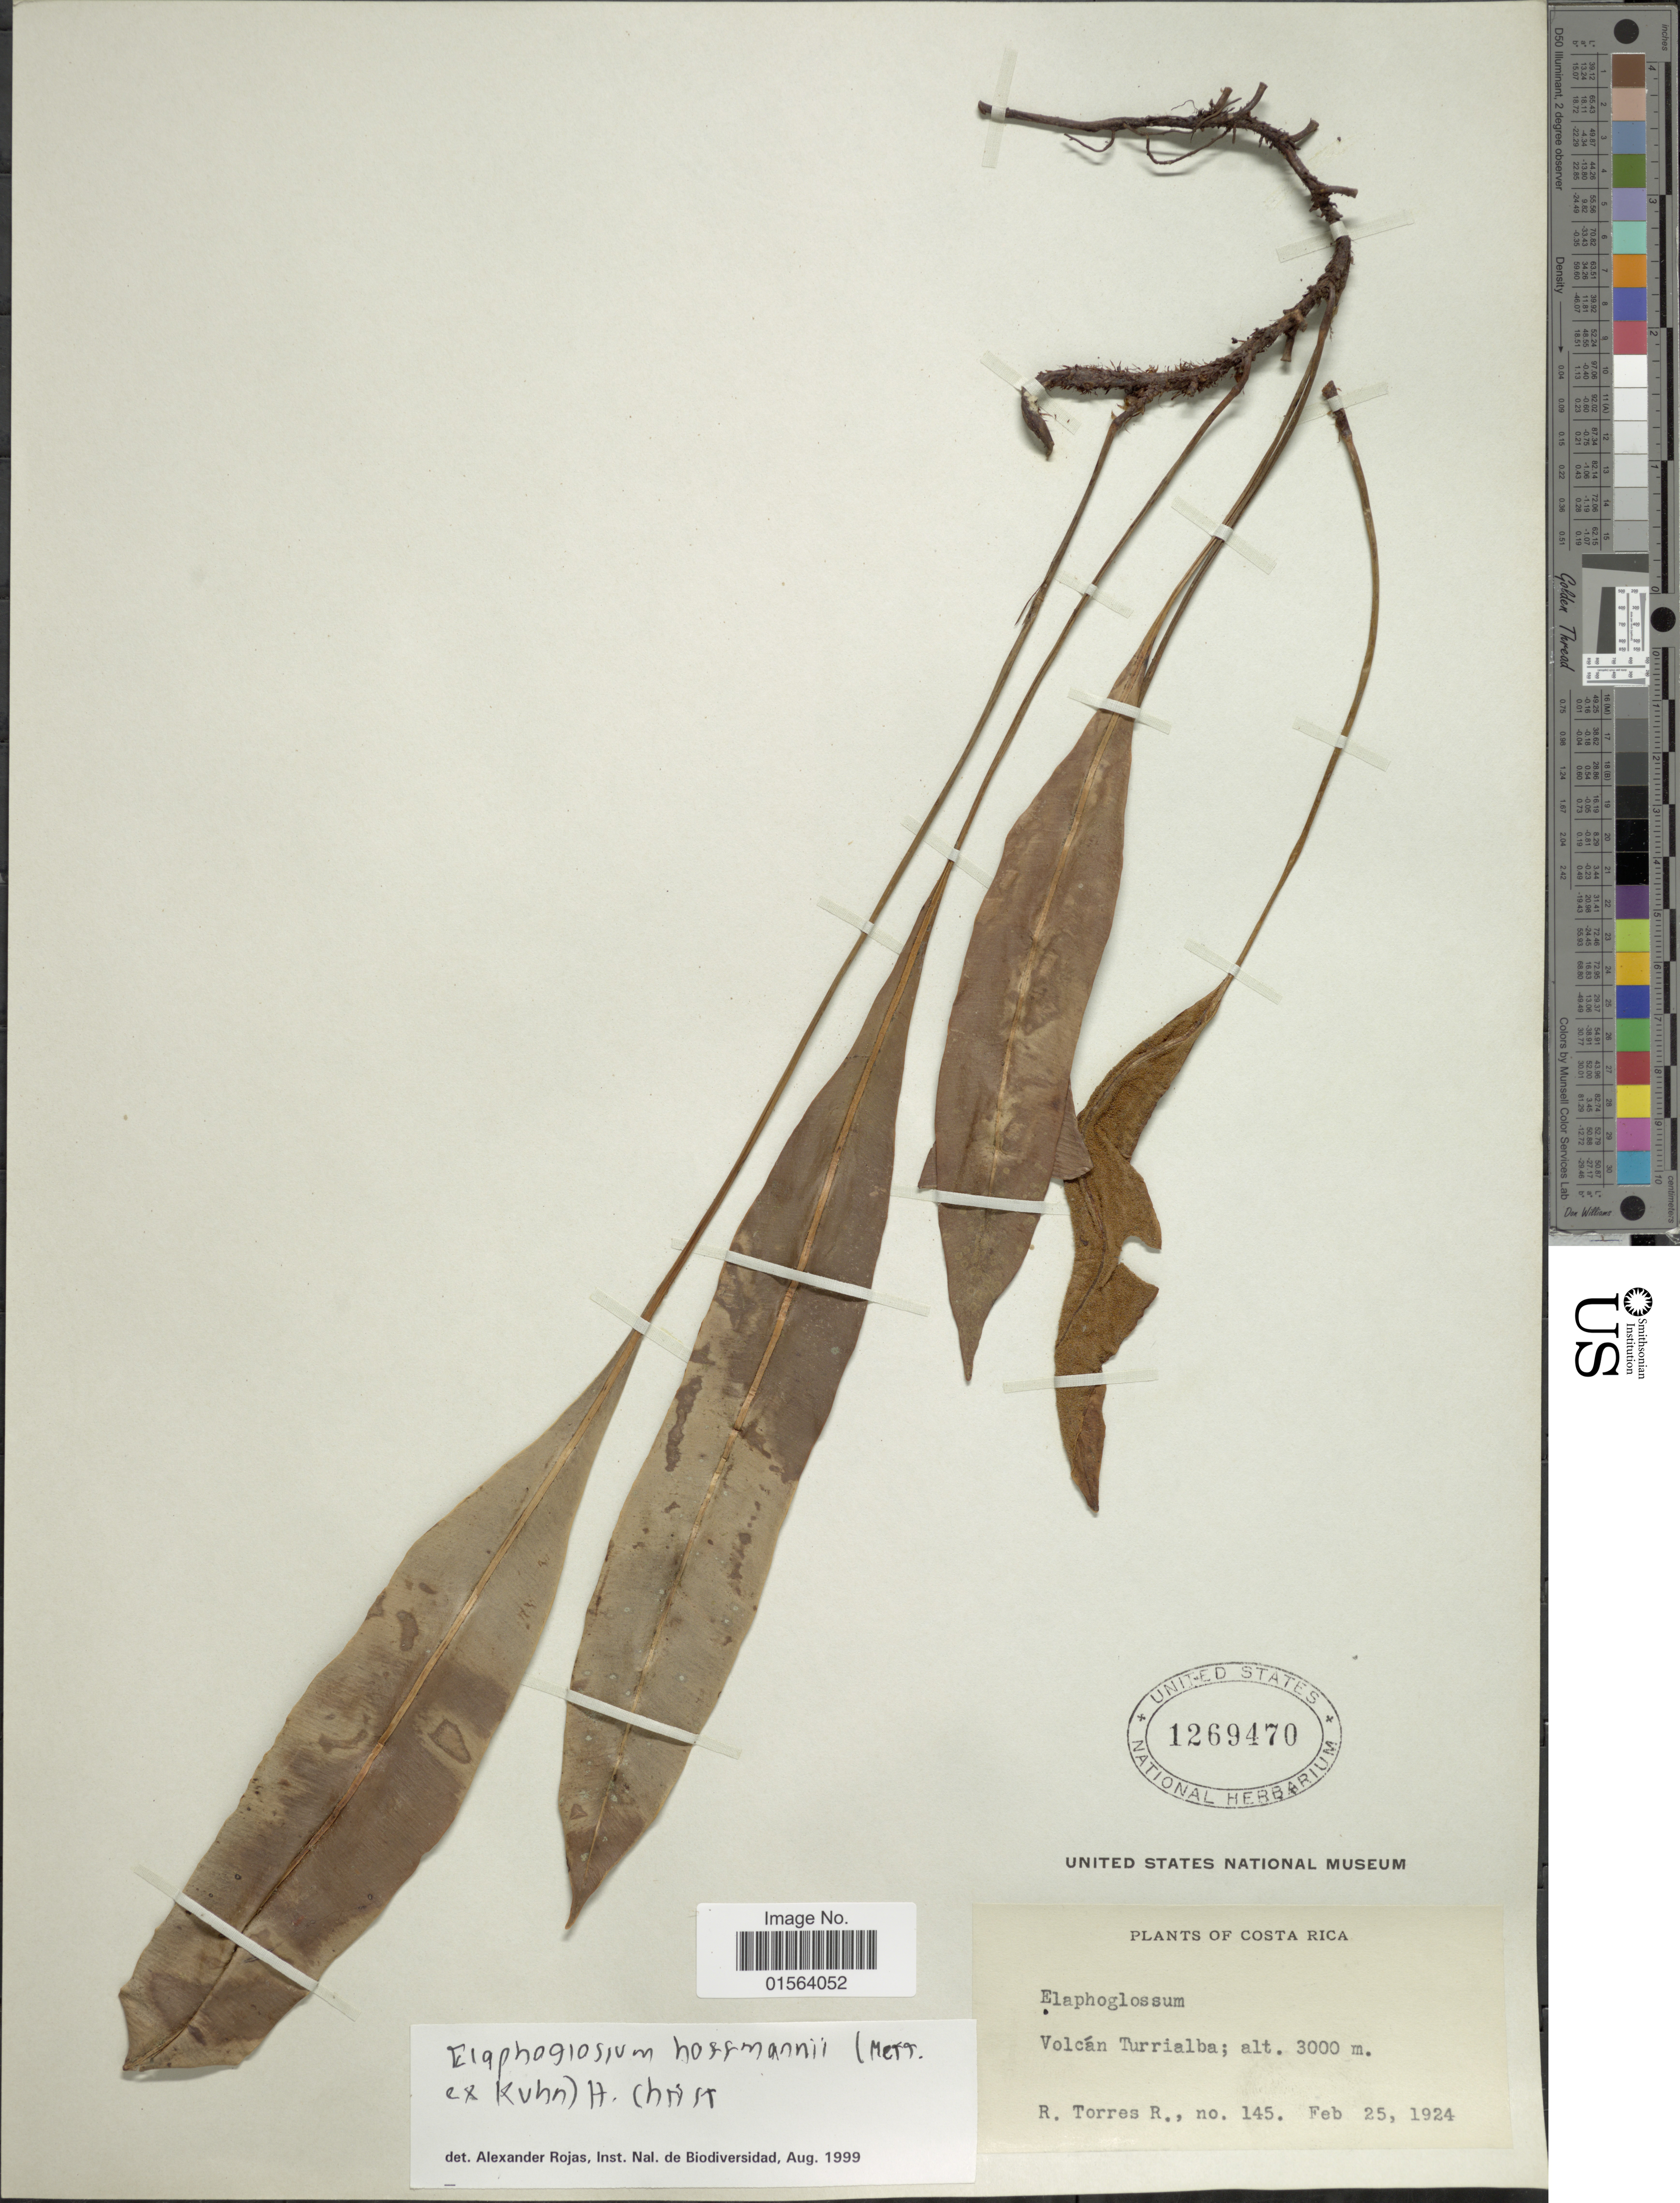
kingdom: Plantae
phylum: Tracheophyta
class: Polypodiopsida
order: Polypodiales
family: Dryopteridaceae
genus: Elaphoglossum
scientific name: Elaphoglossum hoffmannii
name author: (Mett. ex Kuhn) Christ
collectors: R. Torres R.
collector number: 145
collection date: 1924-02-25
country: Costa Rica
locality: Volcan Turrialba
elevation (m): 3000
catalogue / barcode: US 1269470